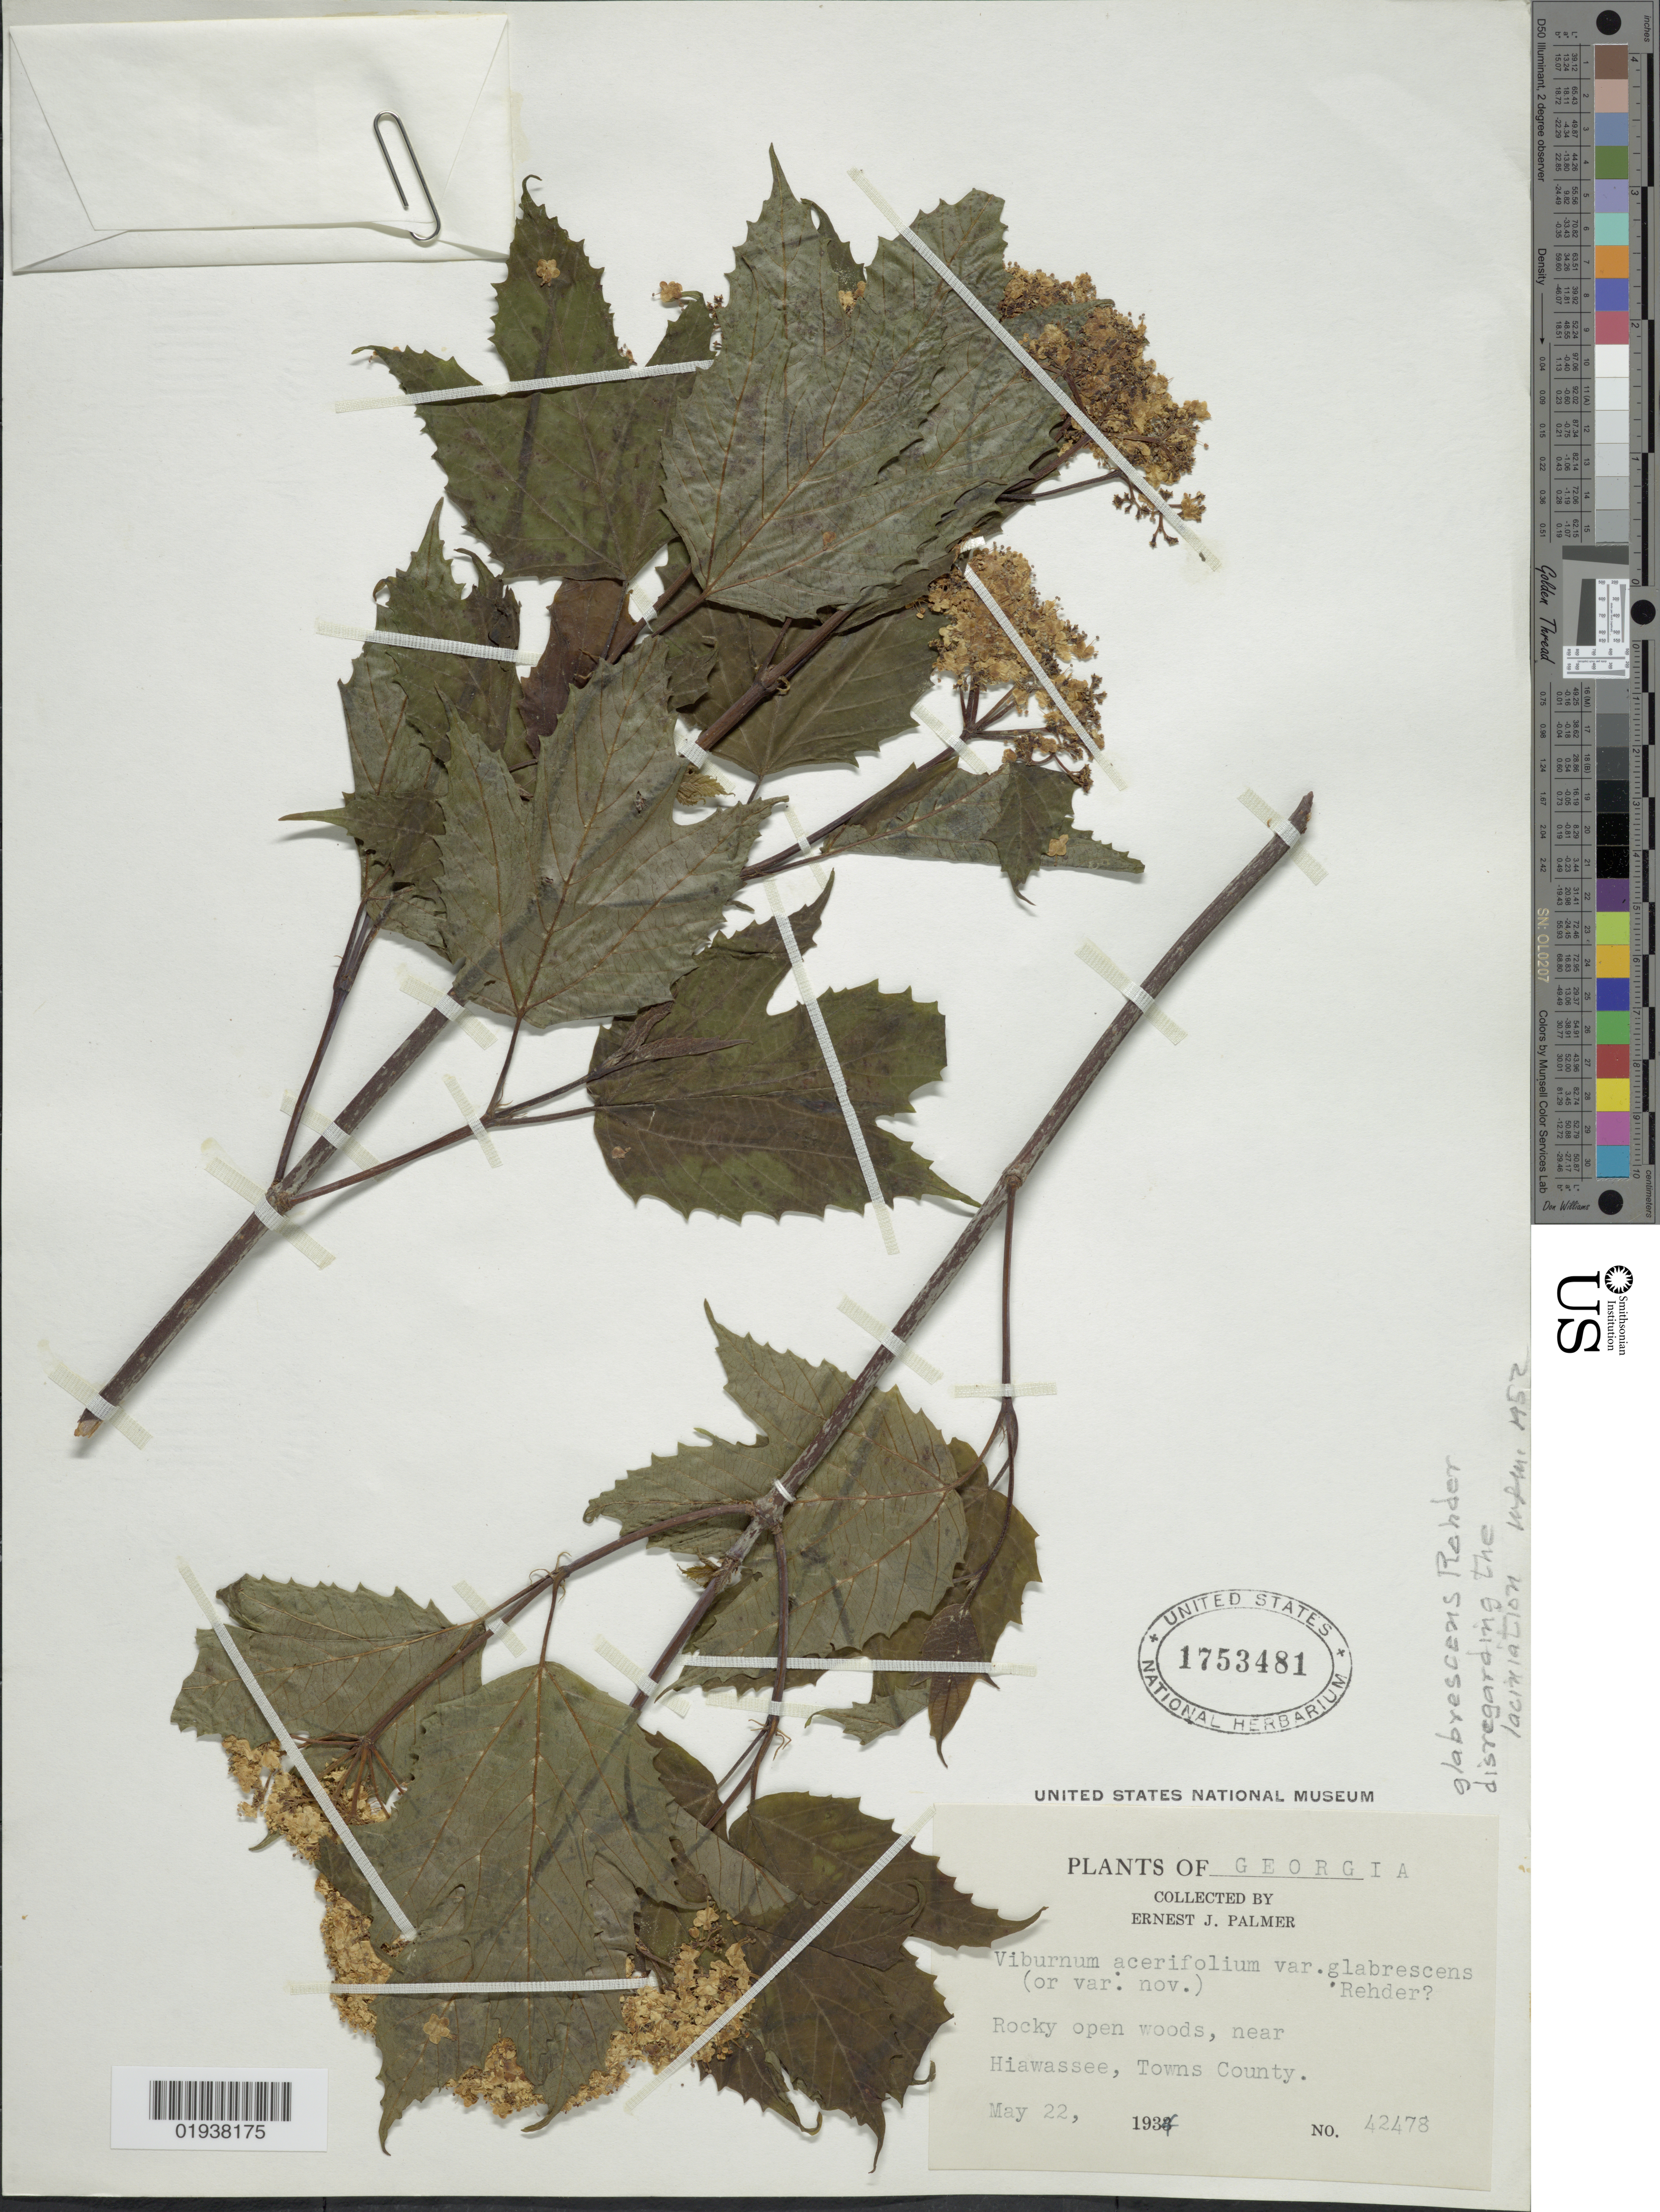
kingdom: Plantae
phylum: Tracheophyta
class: Magnoliopsida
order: Dipsacales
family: Viburnaceae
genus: Viburnum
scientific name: Viburnum acerifolium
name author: L.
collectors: E. J. Palmer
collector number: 42478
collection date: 1937-05-22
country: United States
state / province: Georgia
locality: Near Hiawassee, Towns County.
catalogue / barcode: US 1753481